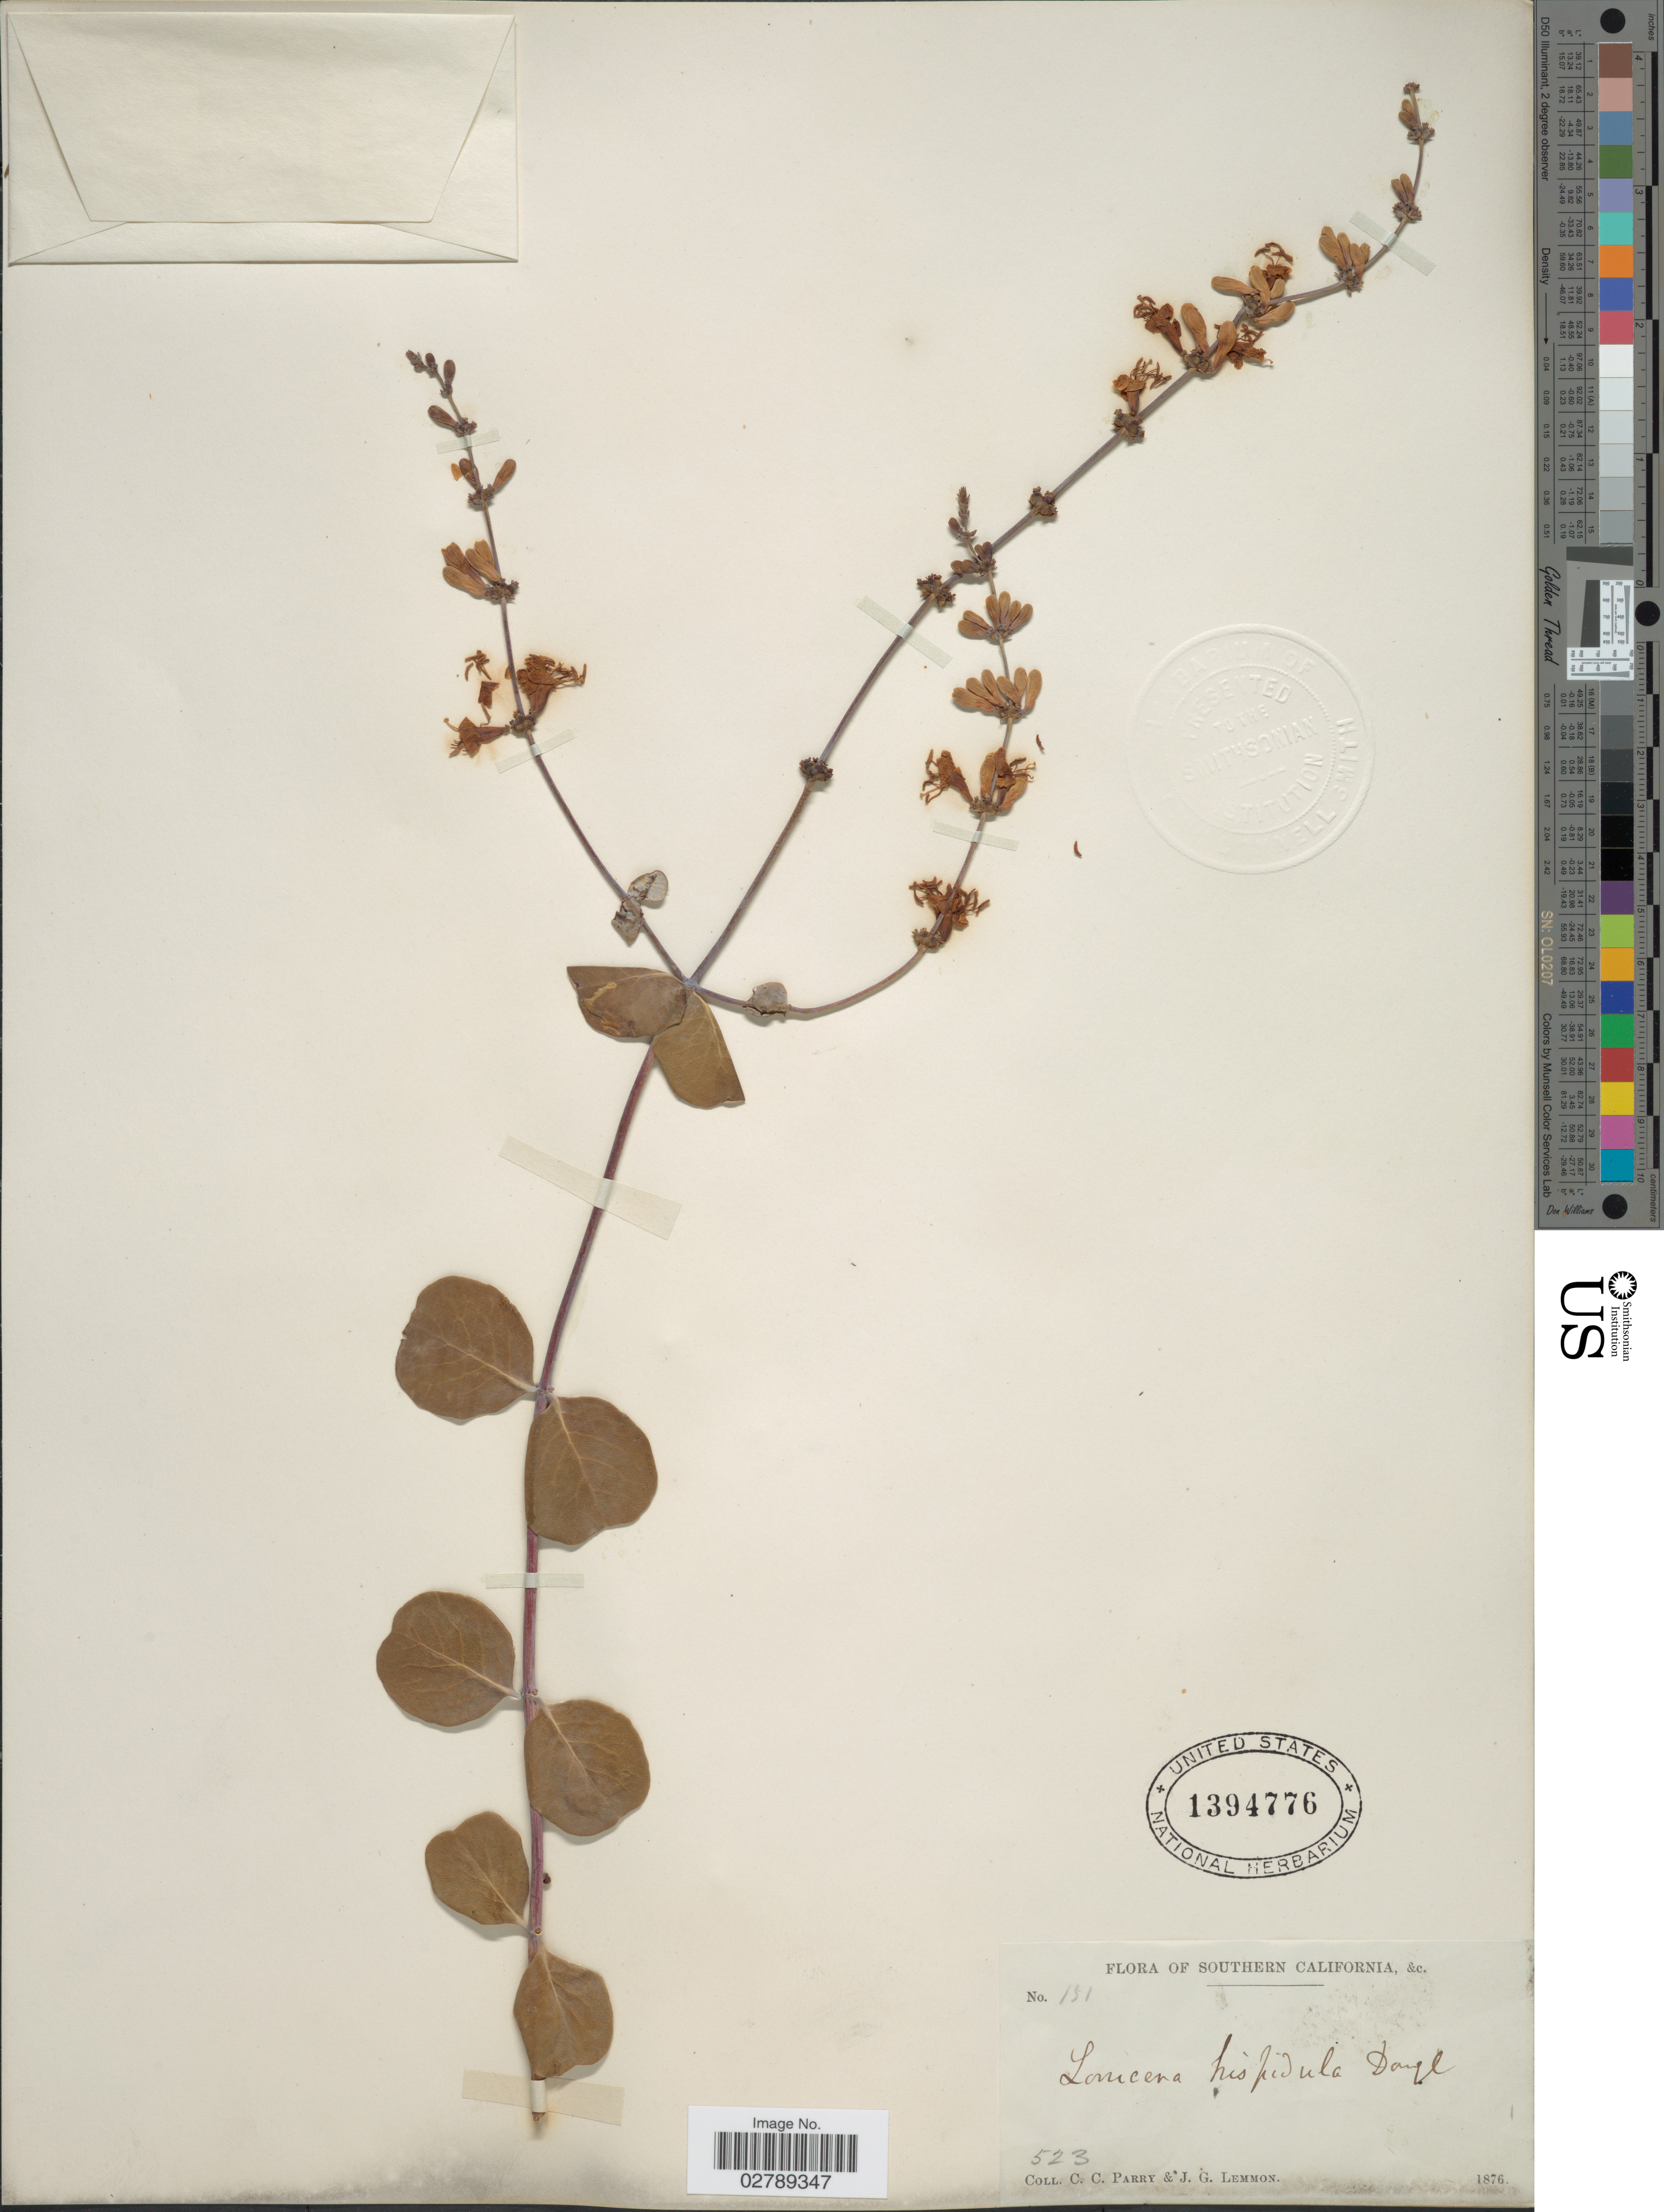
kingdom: Plantae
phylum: Tracheophyta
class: Magnoliopsida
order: Dipsacales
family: Caprifoliaceae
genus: Lonicera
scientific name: Lonicera hispidula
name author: Douglas ex Lindl.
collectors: C. C. Parry & J. Lemmon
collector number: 131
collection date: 1876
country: United States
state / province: California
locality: Southern California, &c.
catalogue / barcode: US 1394776